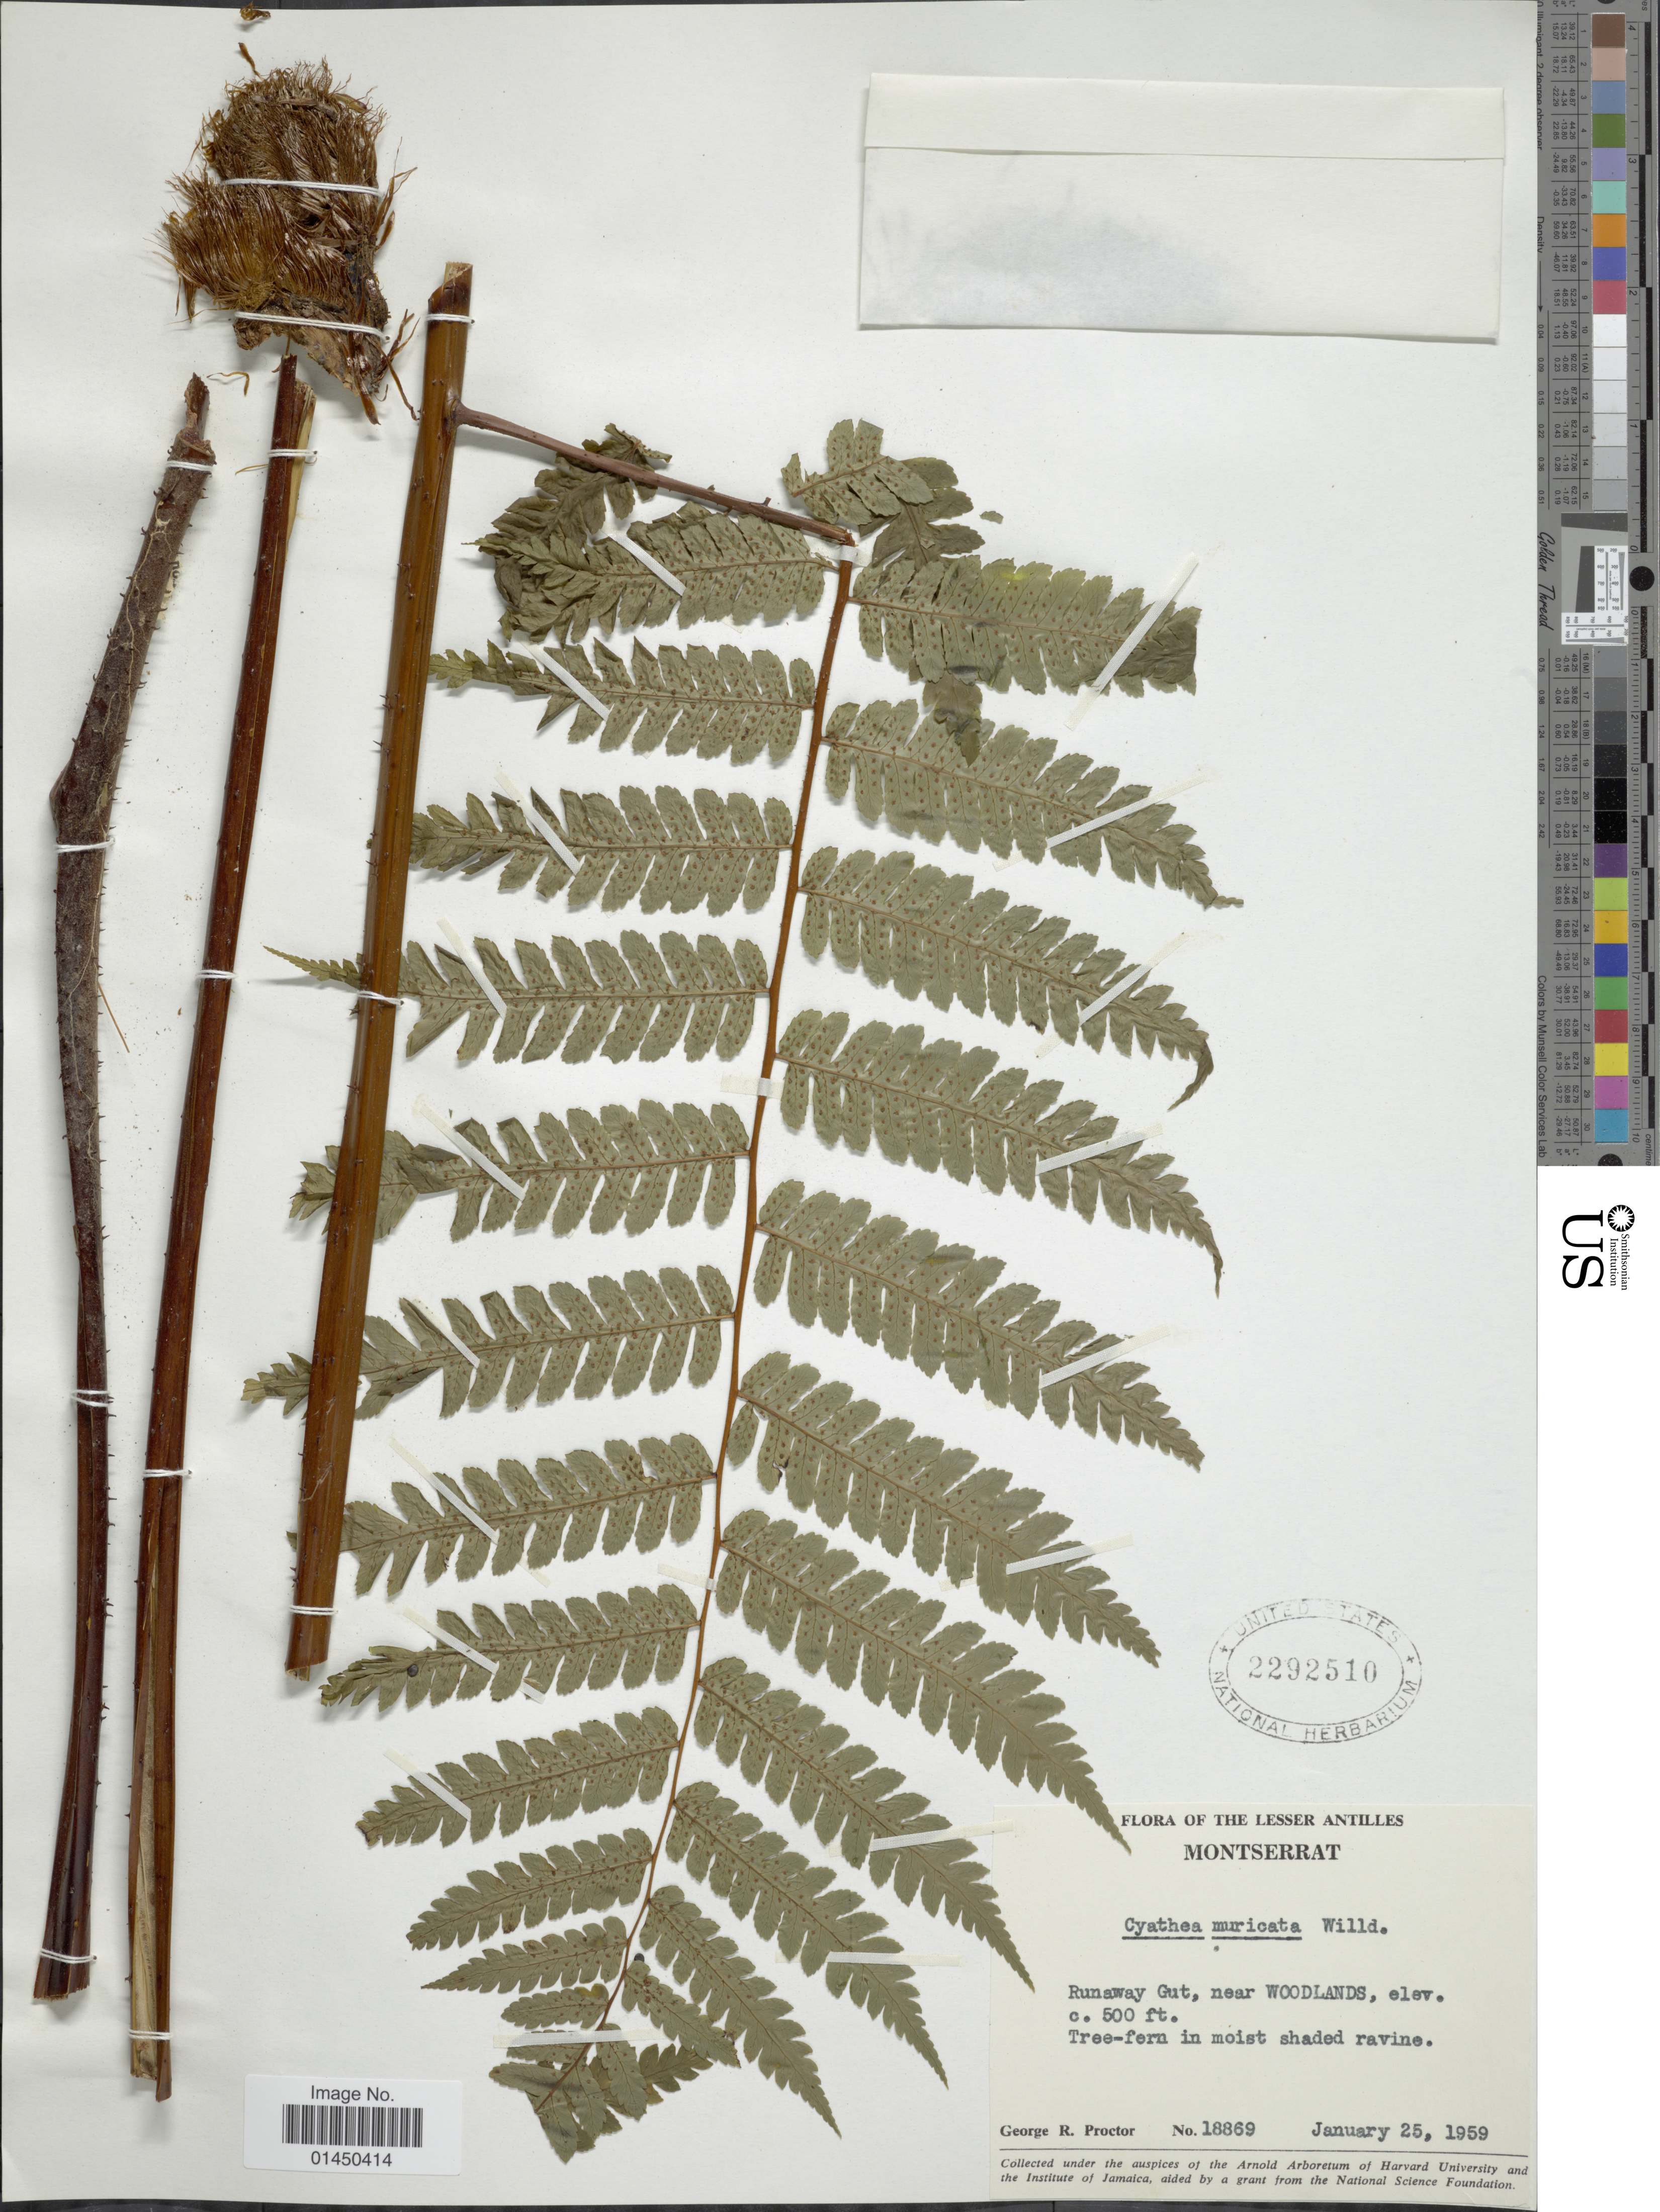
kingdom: Plantae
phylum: Tracheophyta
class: Polypodiopsida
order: Cyatheales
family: Cyatheaceae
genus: Cyathea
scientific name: Cyathea muricata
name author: (Willd.) Fée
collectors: G. R. Proctor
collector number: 18869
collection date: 1959-01-25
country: Montserrat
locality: The Lesser Antilles, Runanaway Gut, near Woodlands.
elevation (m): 152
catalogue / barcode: US 2292510